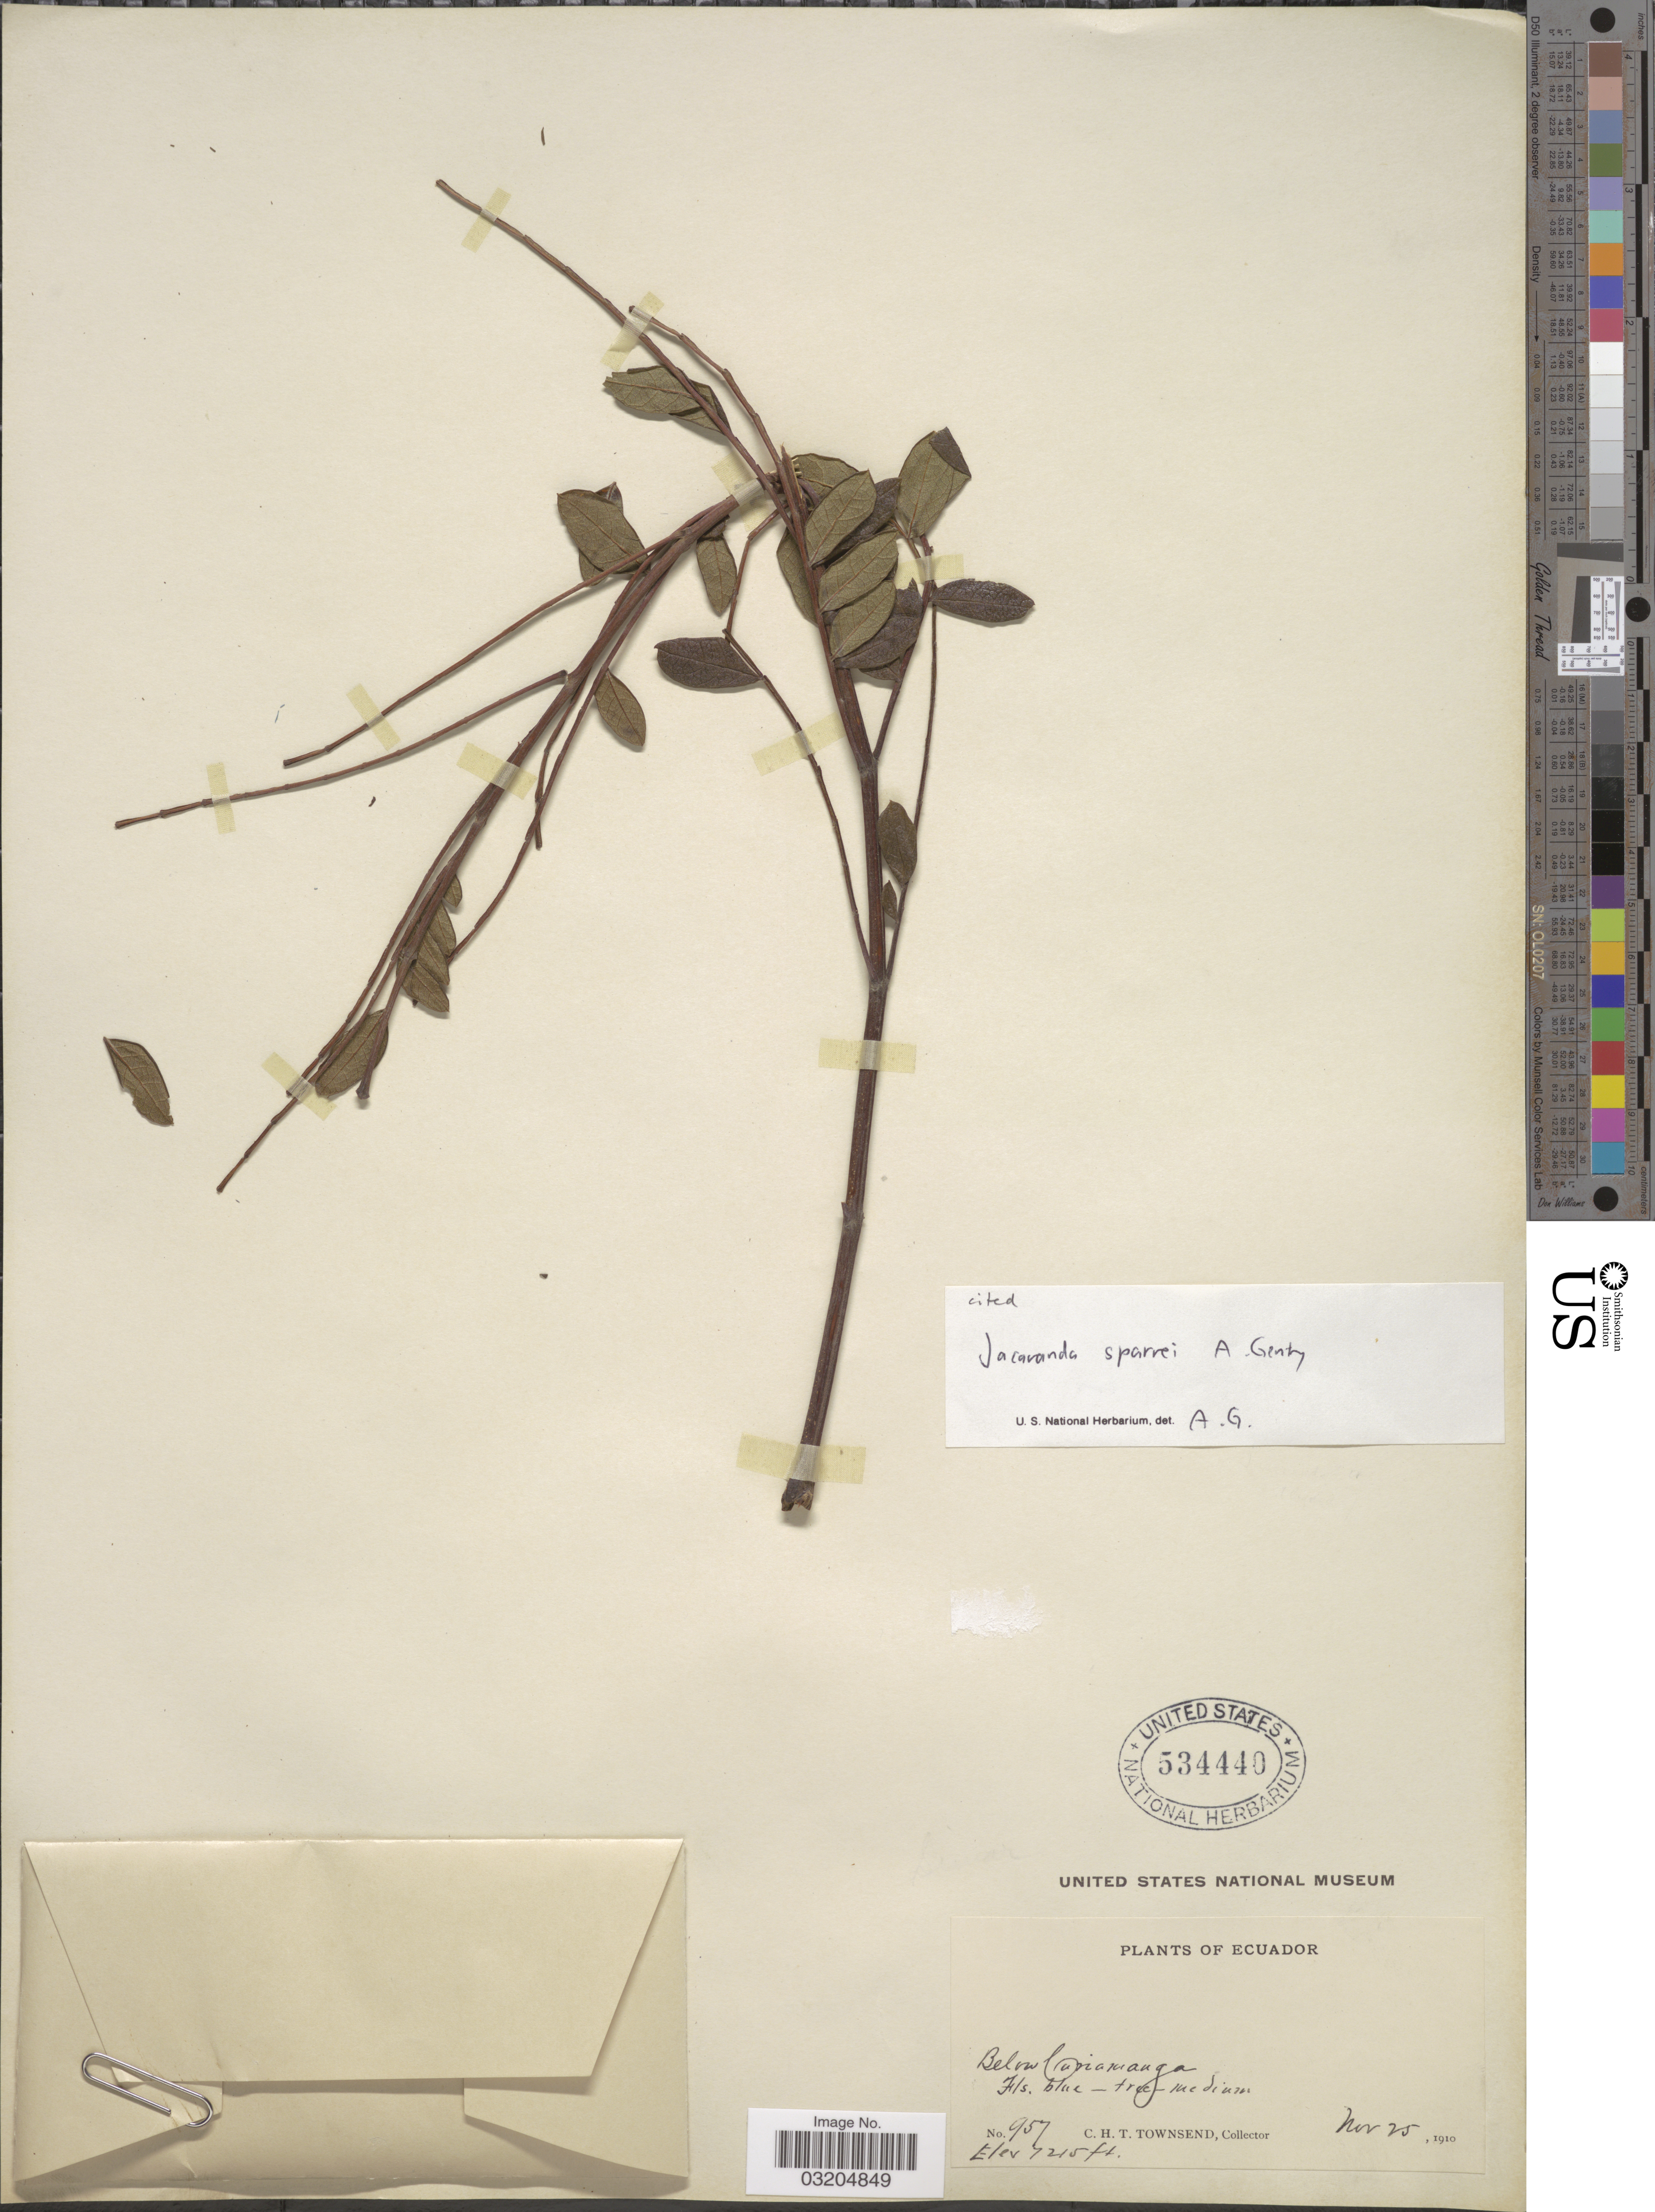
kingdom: Plantae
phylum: Tracheophyta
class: Magnoliopsida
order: Lamiales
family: Bignoniaceae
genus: Jacaranda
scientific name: Jacaranda sparrei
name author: A.H. Gentry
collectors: C. H. T. Townsend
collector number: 957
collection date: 1910-11-25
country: Ecuador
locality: Below Cariamanga.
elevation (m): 2199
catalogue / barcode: US 534440